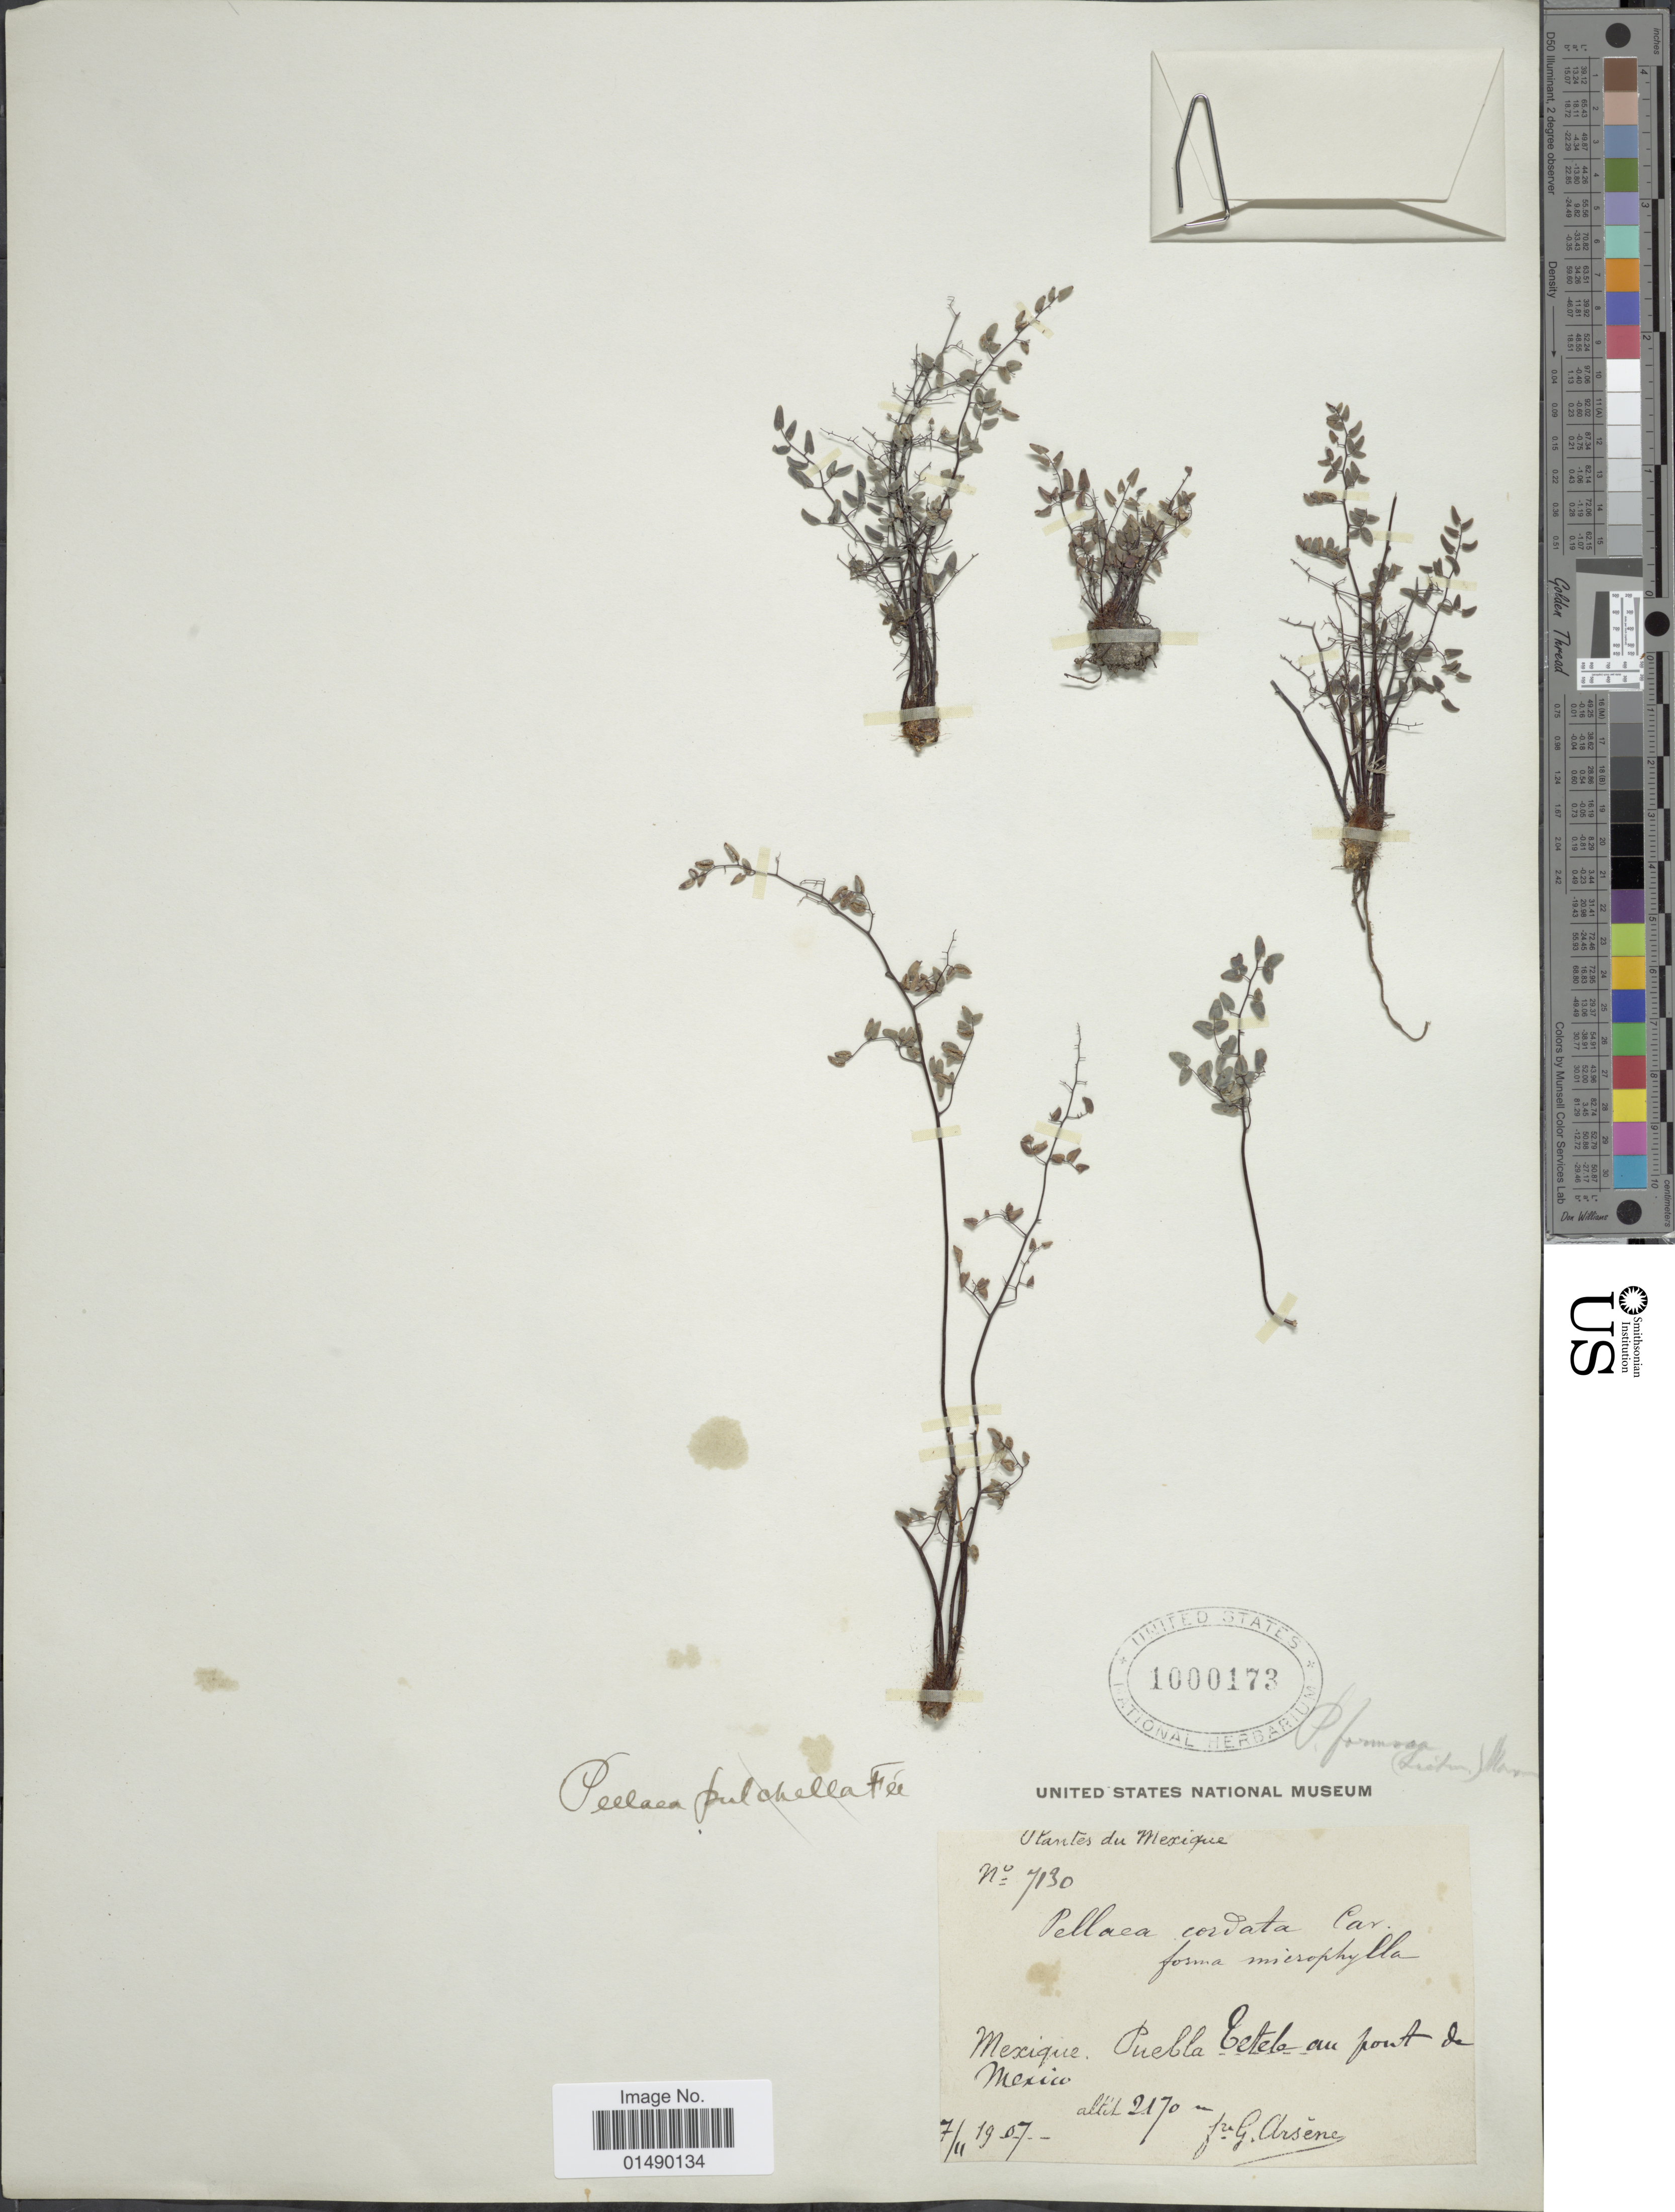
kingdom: Plantae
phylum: Tracheophyta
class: Polypodiopsida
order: Polypodiales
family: Pteridaceae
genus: Argyrochosma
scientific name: Argyrochosma formosa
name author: (Liebm.) Windham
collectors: Bro. G. Arsène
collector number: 7130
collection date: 1907-11-07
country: Mexico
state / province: Puebla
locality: Mexique, Estelo au pont de Mexico.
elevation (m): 2170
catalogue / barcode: US 1000173